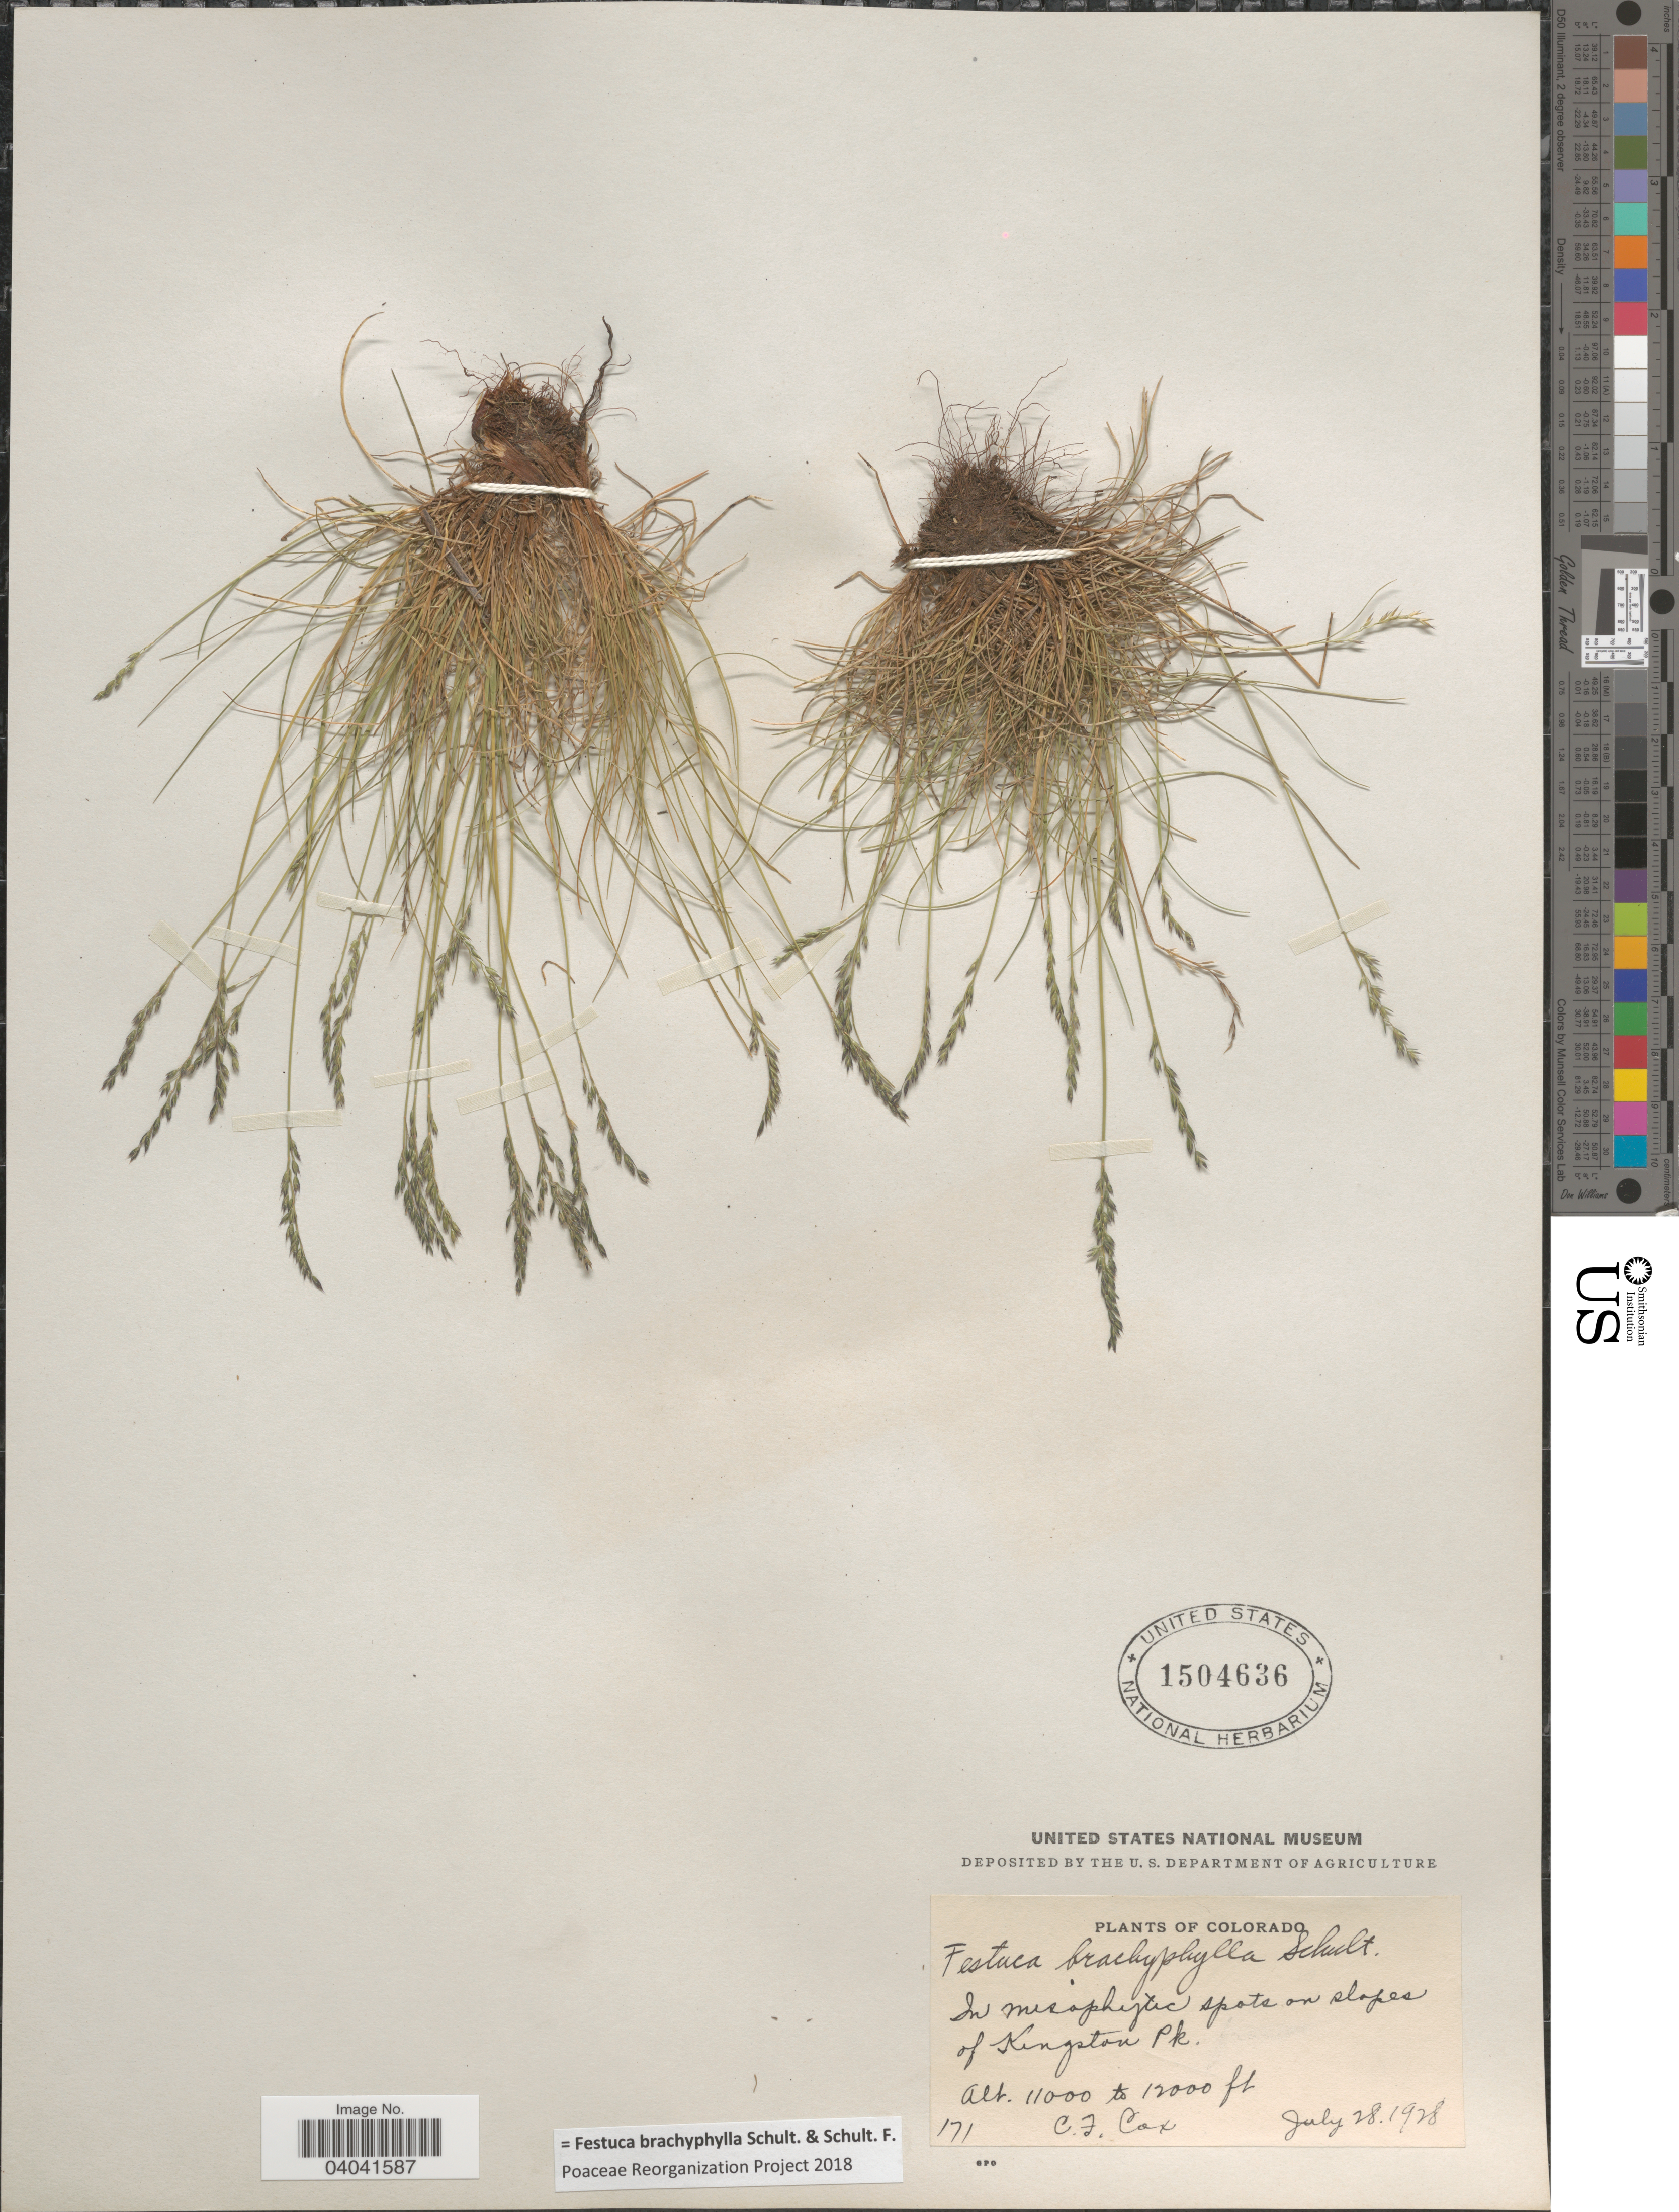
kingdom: Plantae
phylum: Tracheophyta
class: Liliopsida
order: Poales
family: Poaceae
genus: Festuca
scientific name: Festuca brachyphylla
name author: Schult. & Schult. f.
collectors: C. Cox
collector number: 171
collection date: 1928-07-28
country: United States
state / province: Colorado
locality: In mesaphytic spots on slopes of Kingston Pk.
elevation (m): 3353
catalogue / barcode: US 1504636